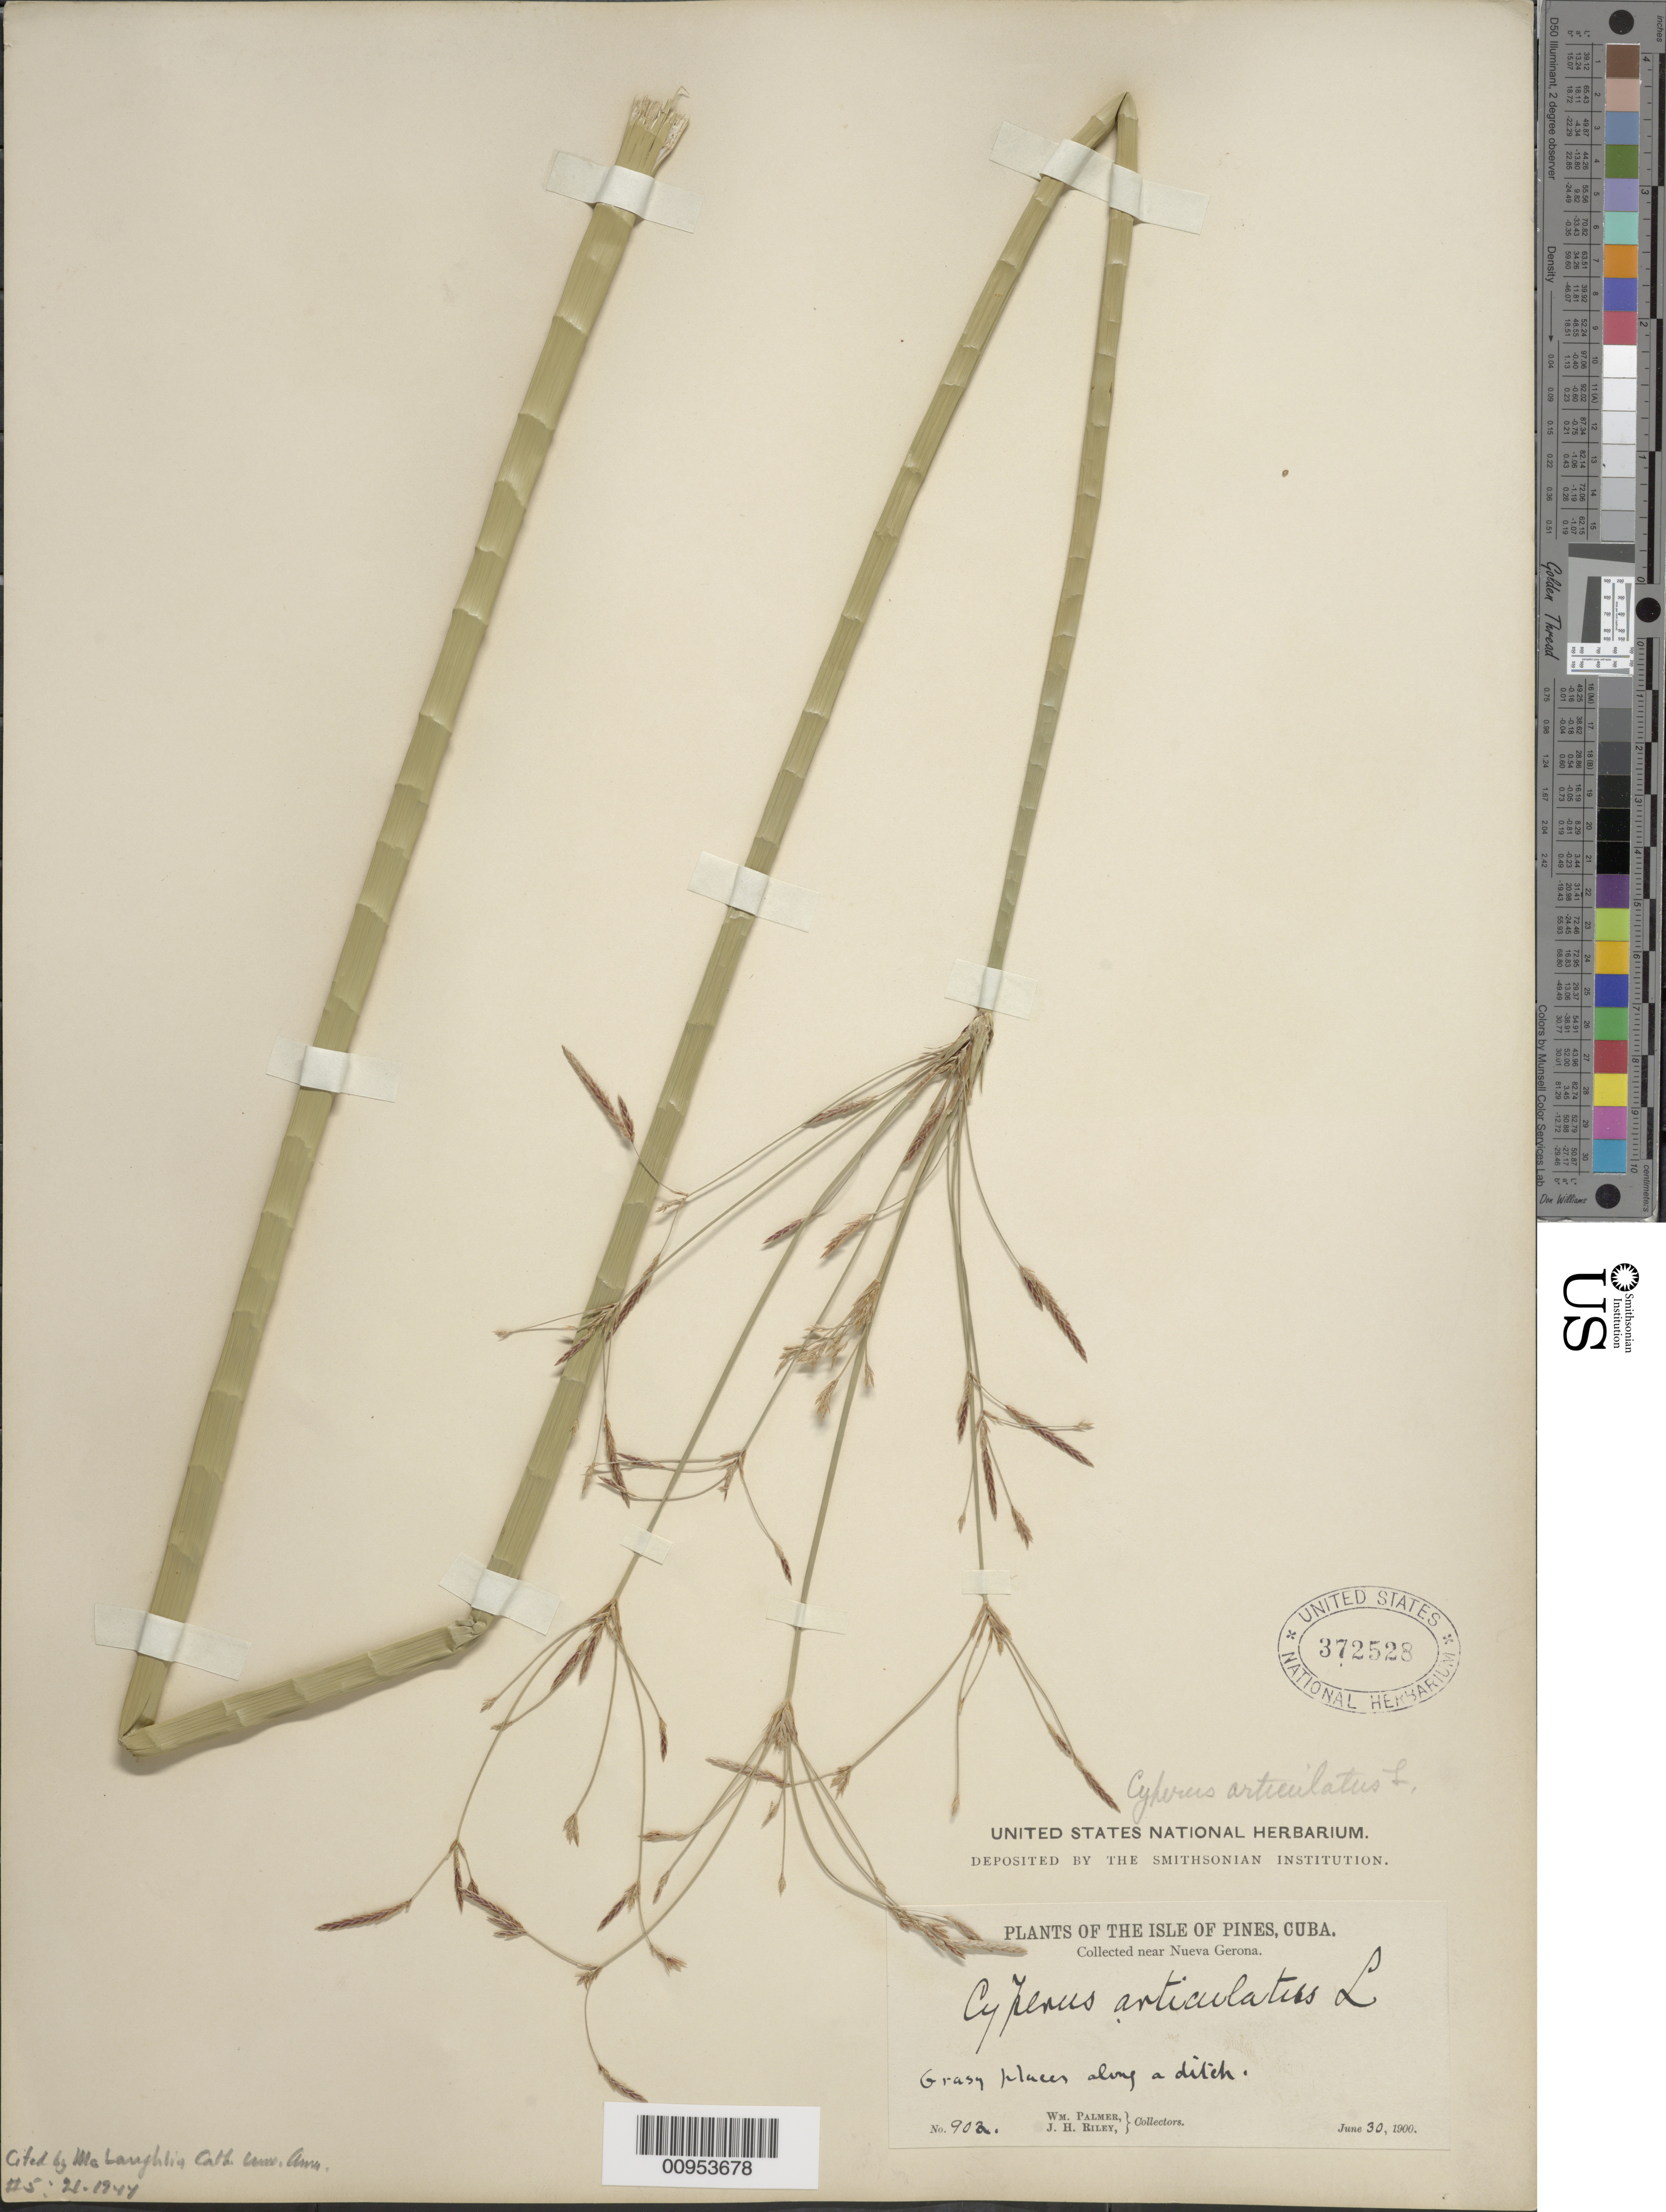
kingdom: Plantae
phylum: Tracheophyta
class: Liliopsida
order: Poales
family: Cyperaceae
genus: Cyperus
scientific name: Cyperus articulatus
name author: L.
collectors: W. Palmer & J. H. Riley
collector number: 902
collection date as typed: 30 Jun 1900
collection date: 1900-06-30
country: Cuba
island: Cuba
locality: Near Nueva Gerona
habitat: Grassy places along a ditch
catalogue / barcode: US 372528